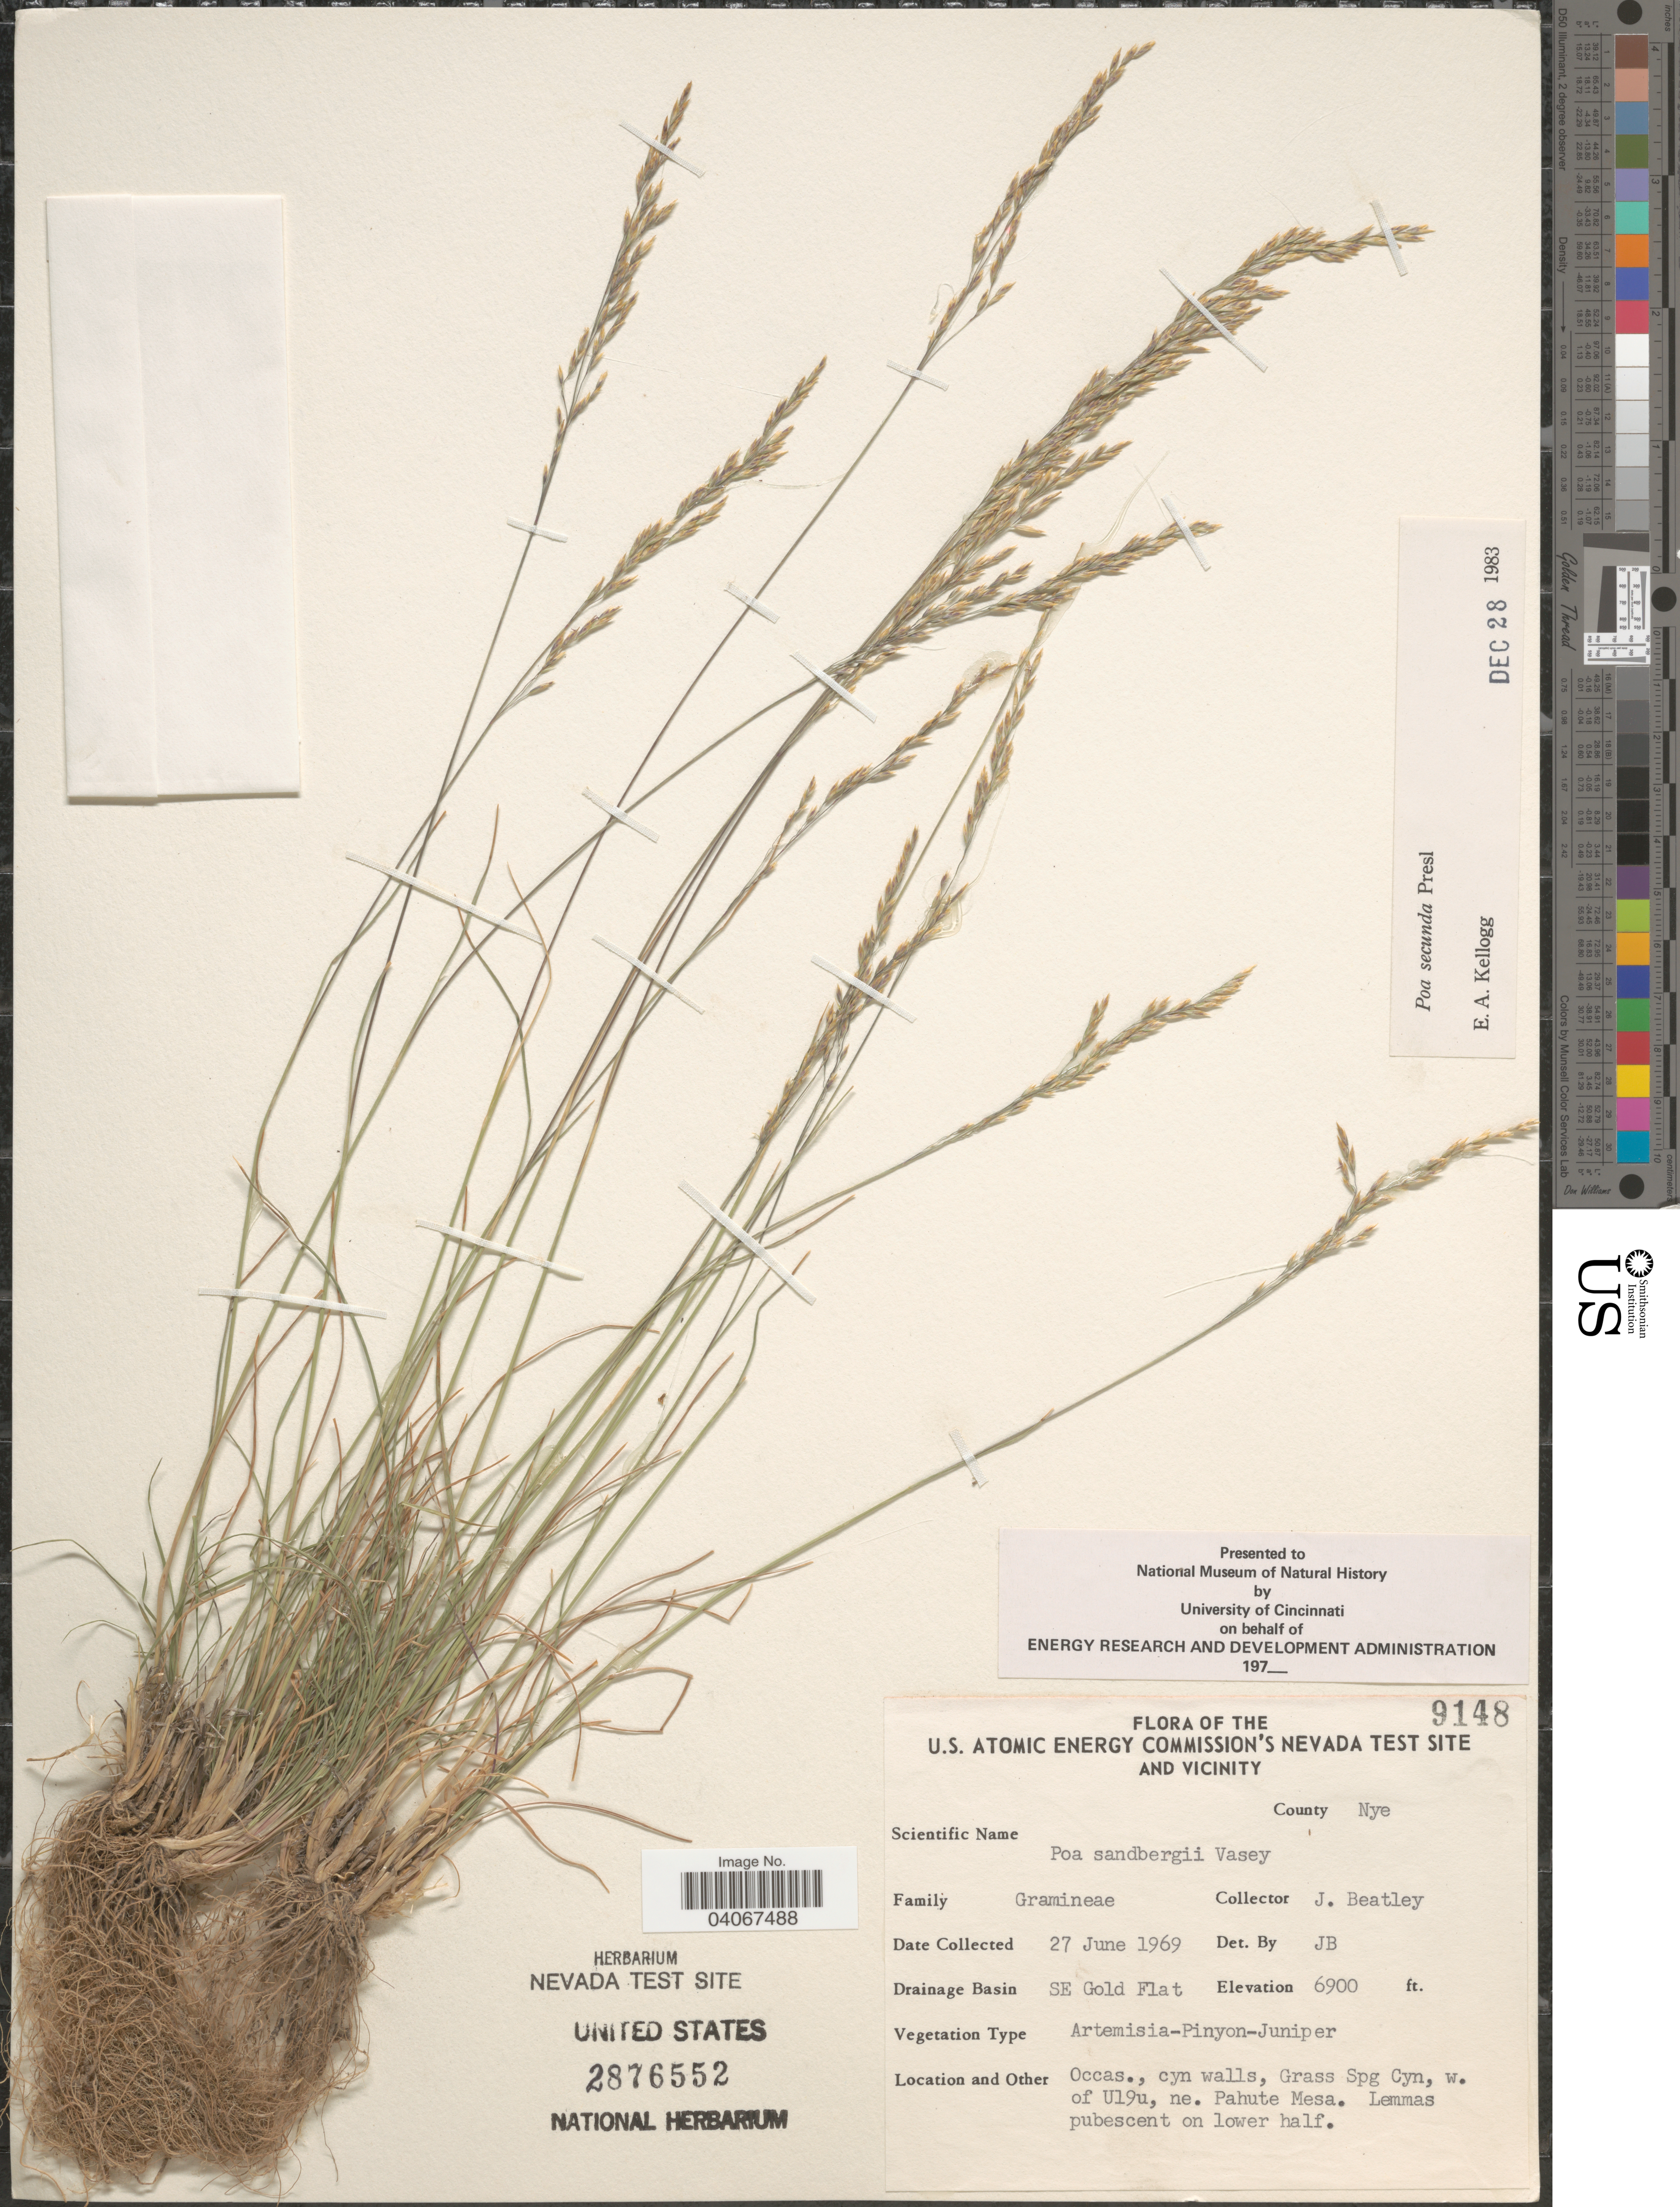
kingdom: Plantae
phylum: Tracheophyta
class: Liliopsida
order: Poales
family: Poaceae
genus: Poa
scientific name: Poa secunda subsp. secunda var. secunda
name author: J. Presl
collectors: J. C. Beatley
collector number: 9148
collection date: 1969-06-27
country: United States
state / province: Nevada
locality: The U.S. Atomic Energy Commission's Nevada Test Site and Vicinity. County Nye. Drainage Basin SE Gold Flat. Grass Spg Cyn, w. of U19u, ne. Pahute Mesa.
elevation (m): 2103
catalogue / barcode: US 2876552